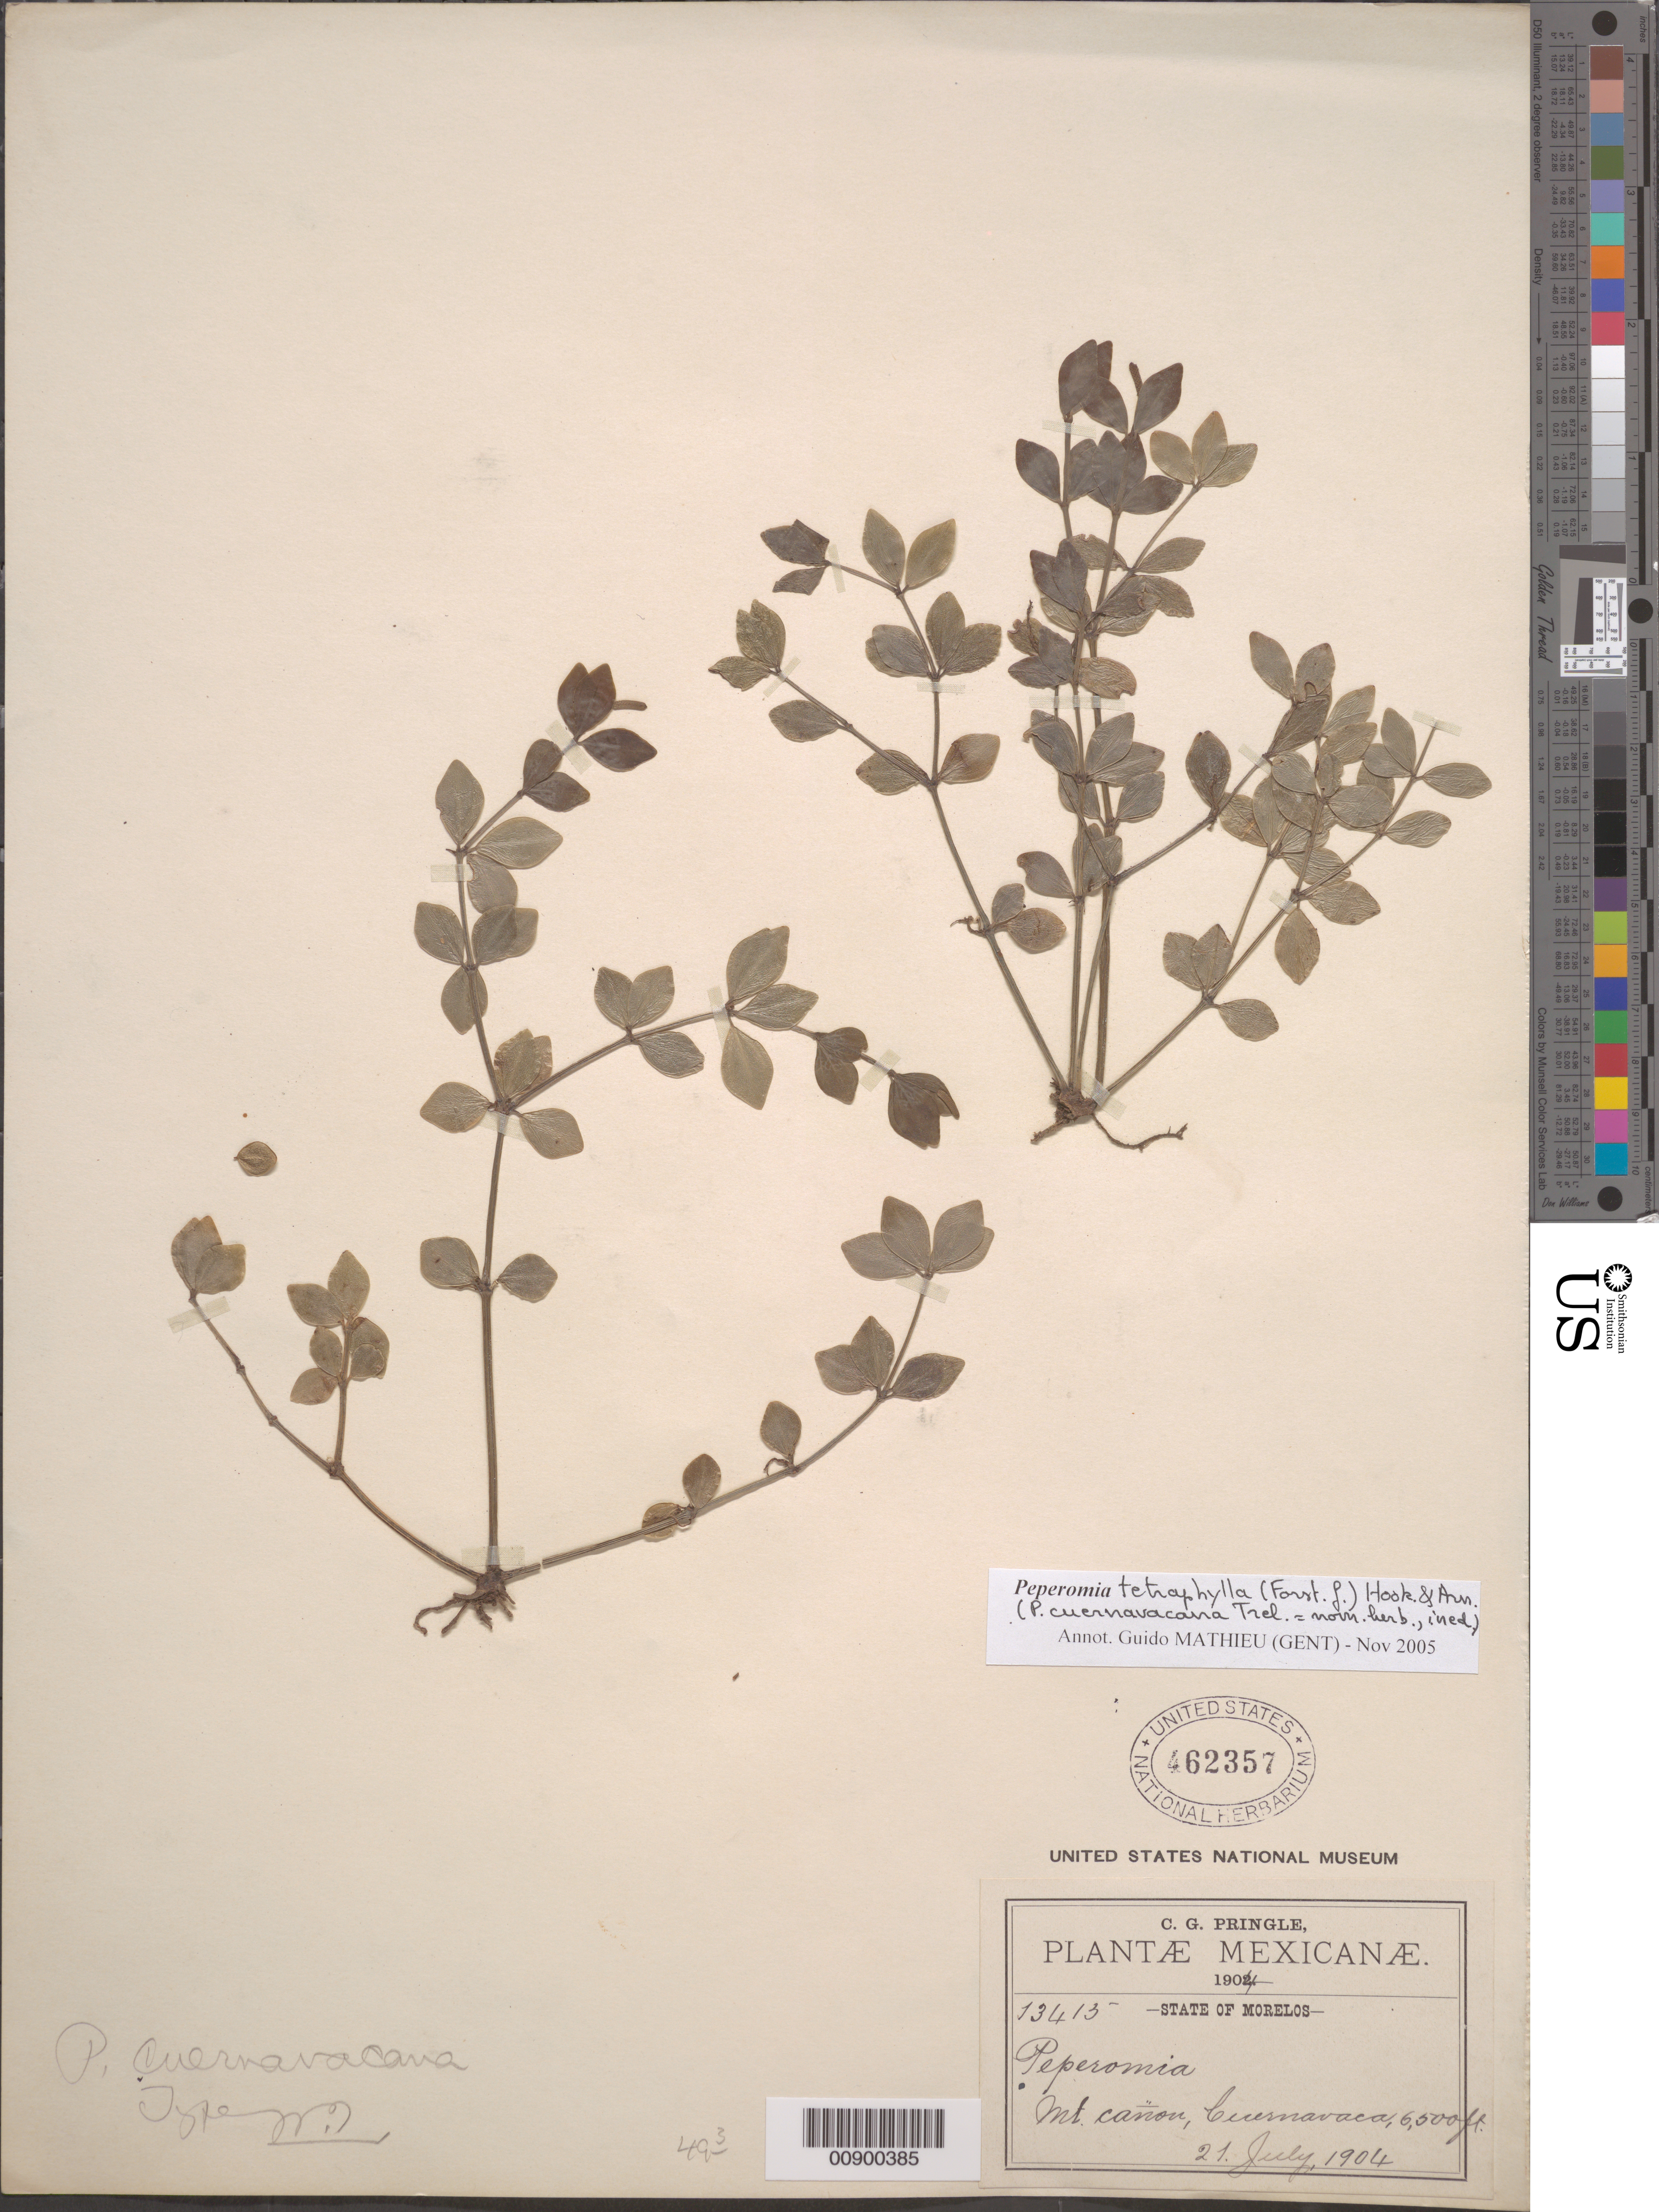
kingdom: Plantae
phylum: Tracheophyta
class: Magnoliopsida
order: Piperales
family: Piperaceae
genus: Peperomia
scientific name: Peperomia trichopus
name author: Trel. in J.F. Macbr.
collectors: C. G. Pringle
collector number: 13415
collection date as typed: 21 Jul 1904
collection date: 1904-07-21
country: Mexico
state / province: Morelos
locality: Mt. cañon, Cuernavaca, Morelos.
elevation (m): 1981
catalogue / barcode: US 462357